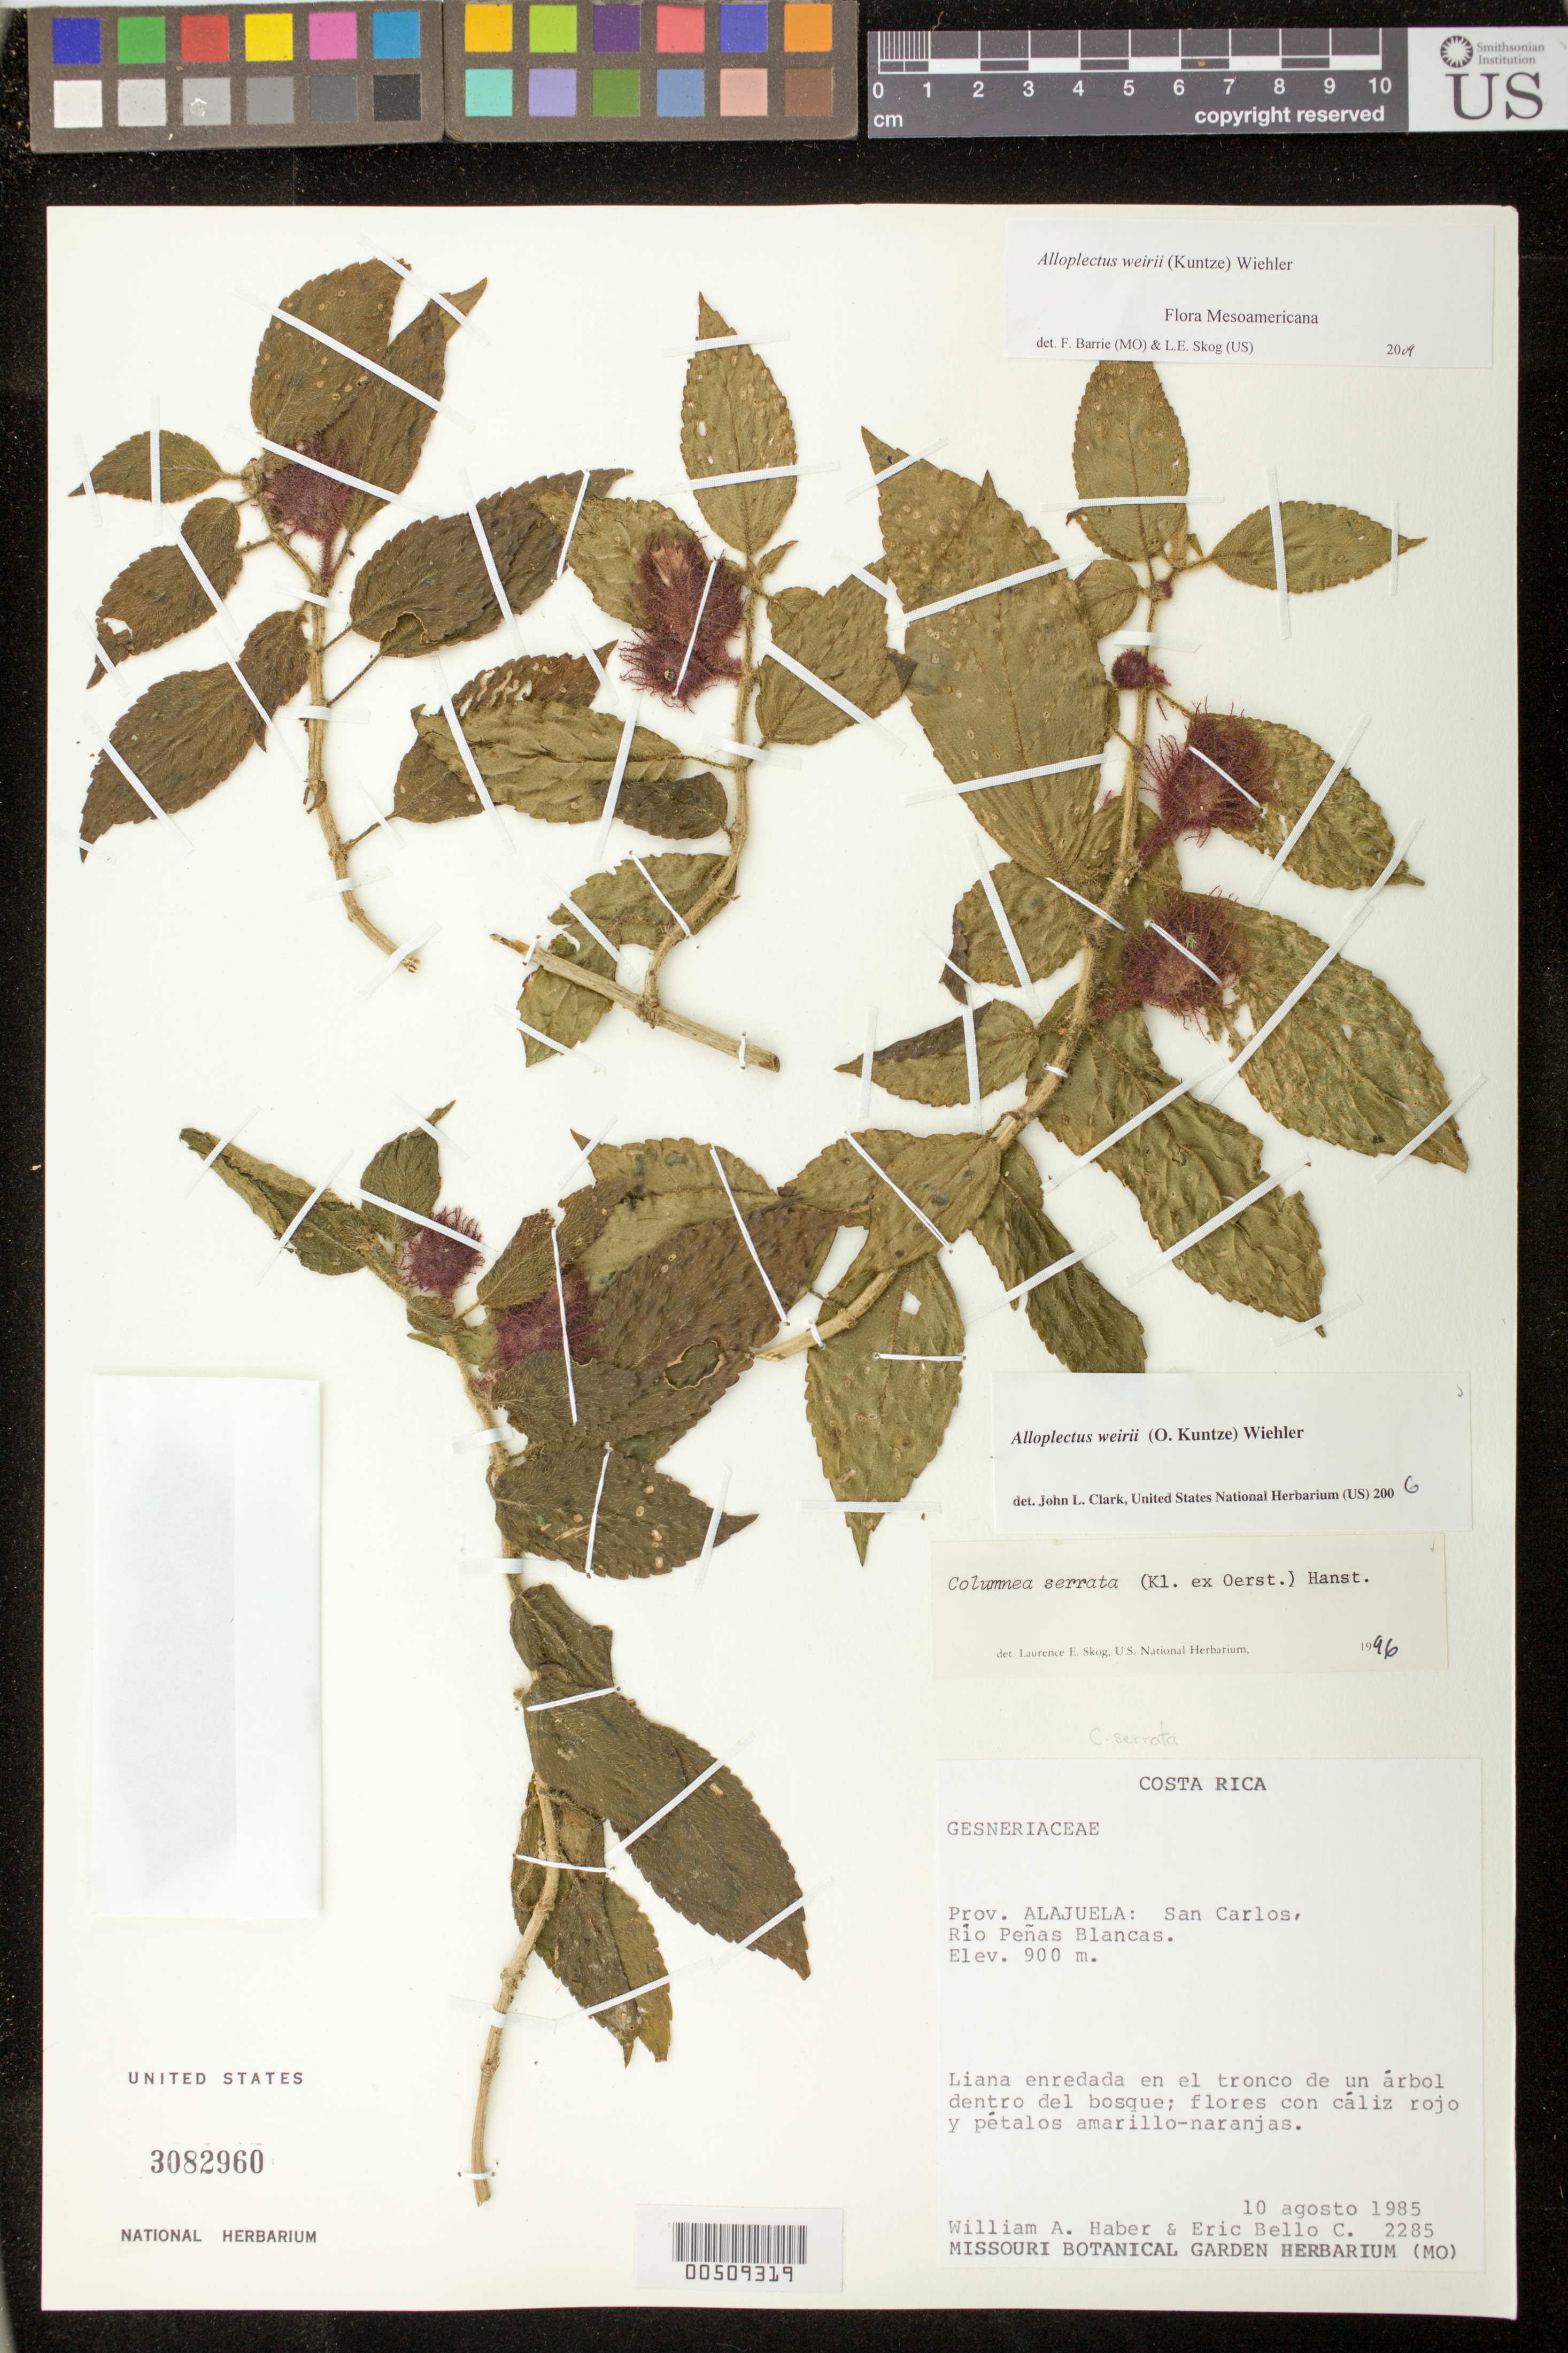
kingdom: Plantae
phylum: Tracheophyta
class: Magnoliopsida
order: Lamiales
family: Gesneriaceae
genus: Alloplectus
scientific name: Alloplectus weirii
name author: (Kuntze) Wiehler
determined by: Clark, J. L., (SEL), The Marie Selby Botanical Garden (UNITED STATES)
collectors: W. A. Haber & E. Bello C.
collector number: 2285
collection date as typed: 10 Aug 1985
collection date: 1985-08-10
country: Costa Rica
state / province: Alajuela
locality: San Carlos, Río Peñas Blancas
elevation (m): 900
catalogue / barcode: US 3082960